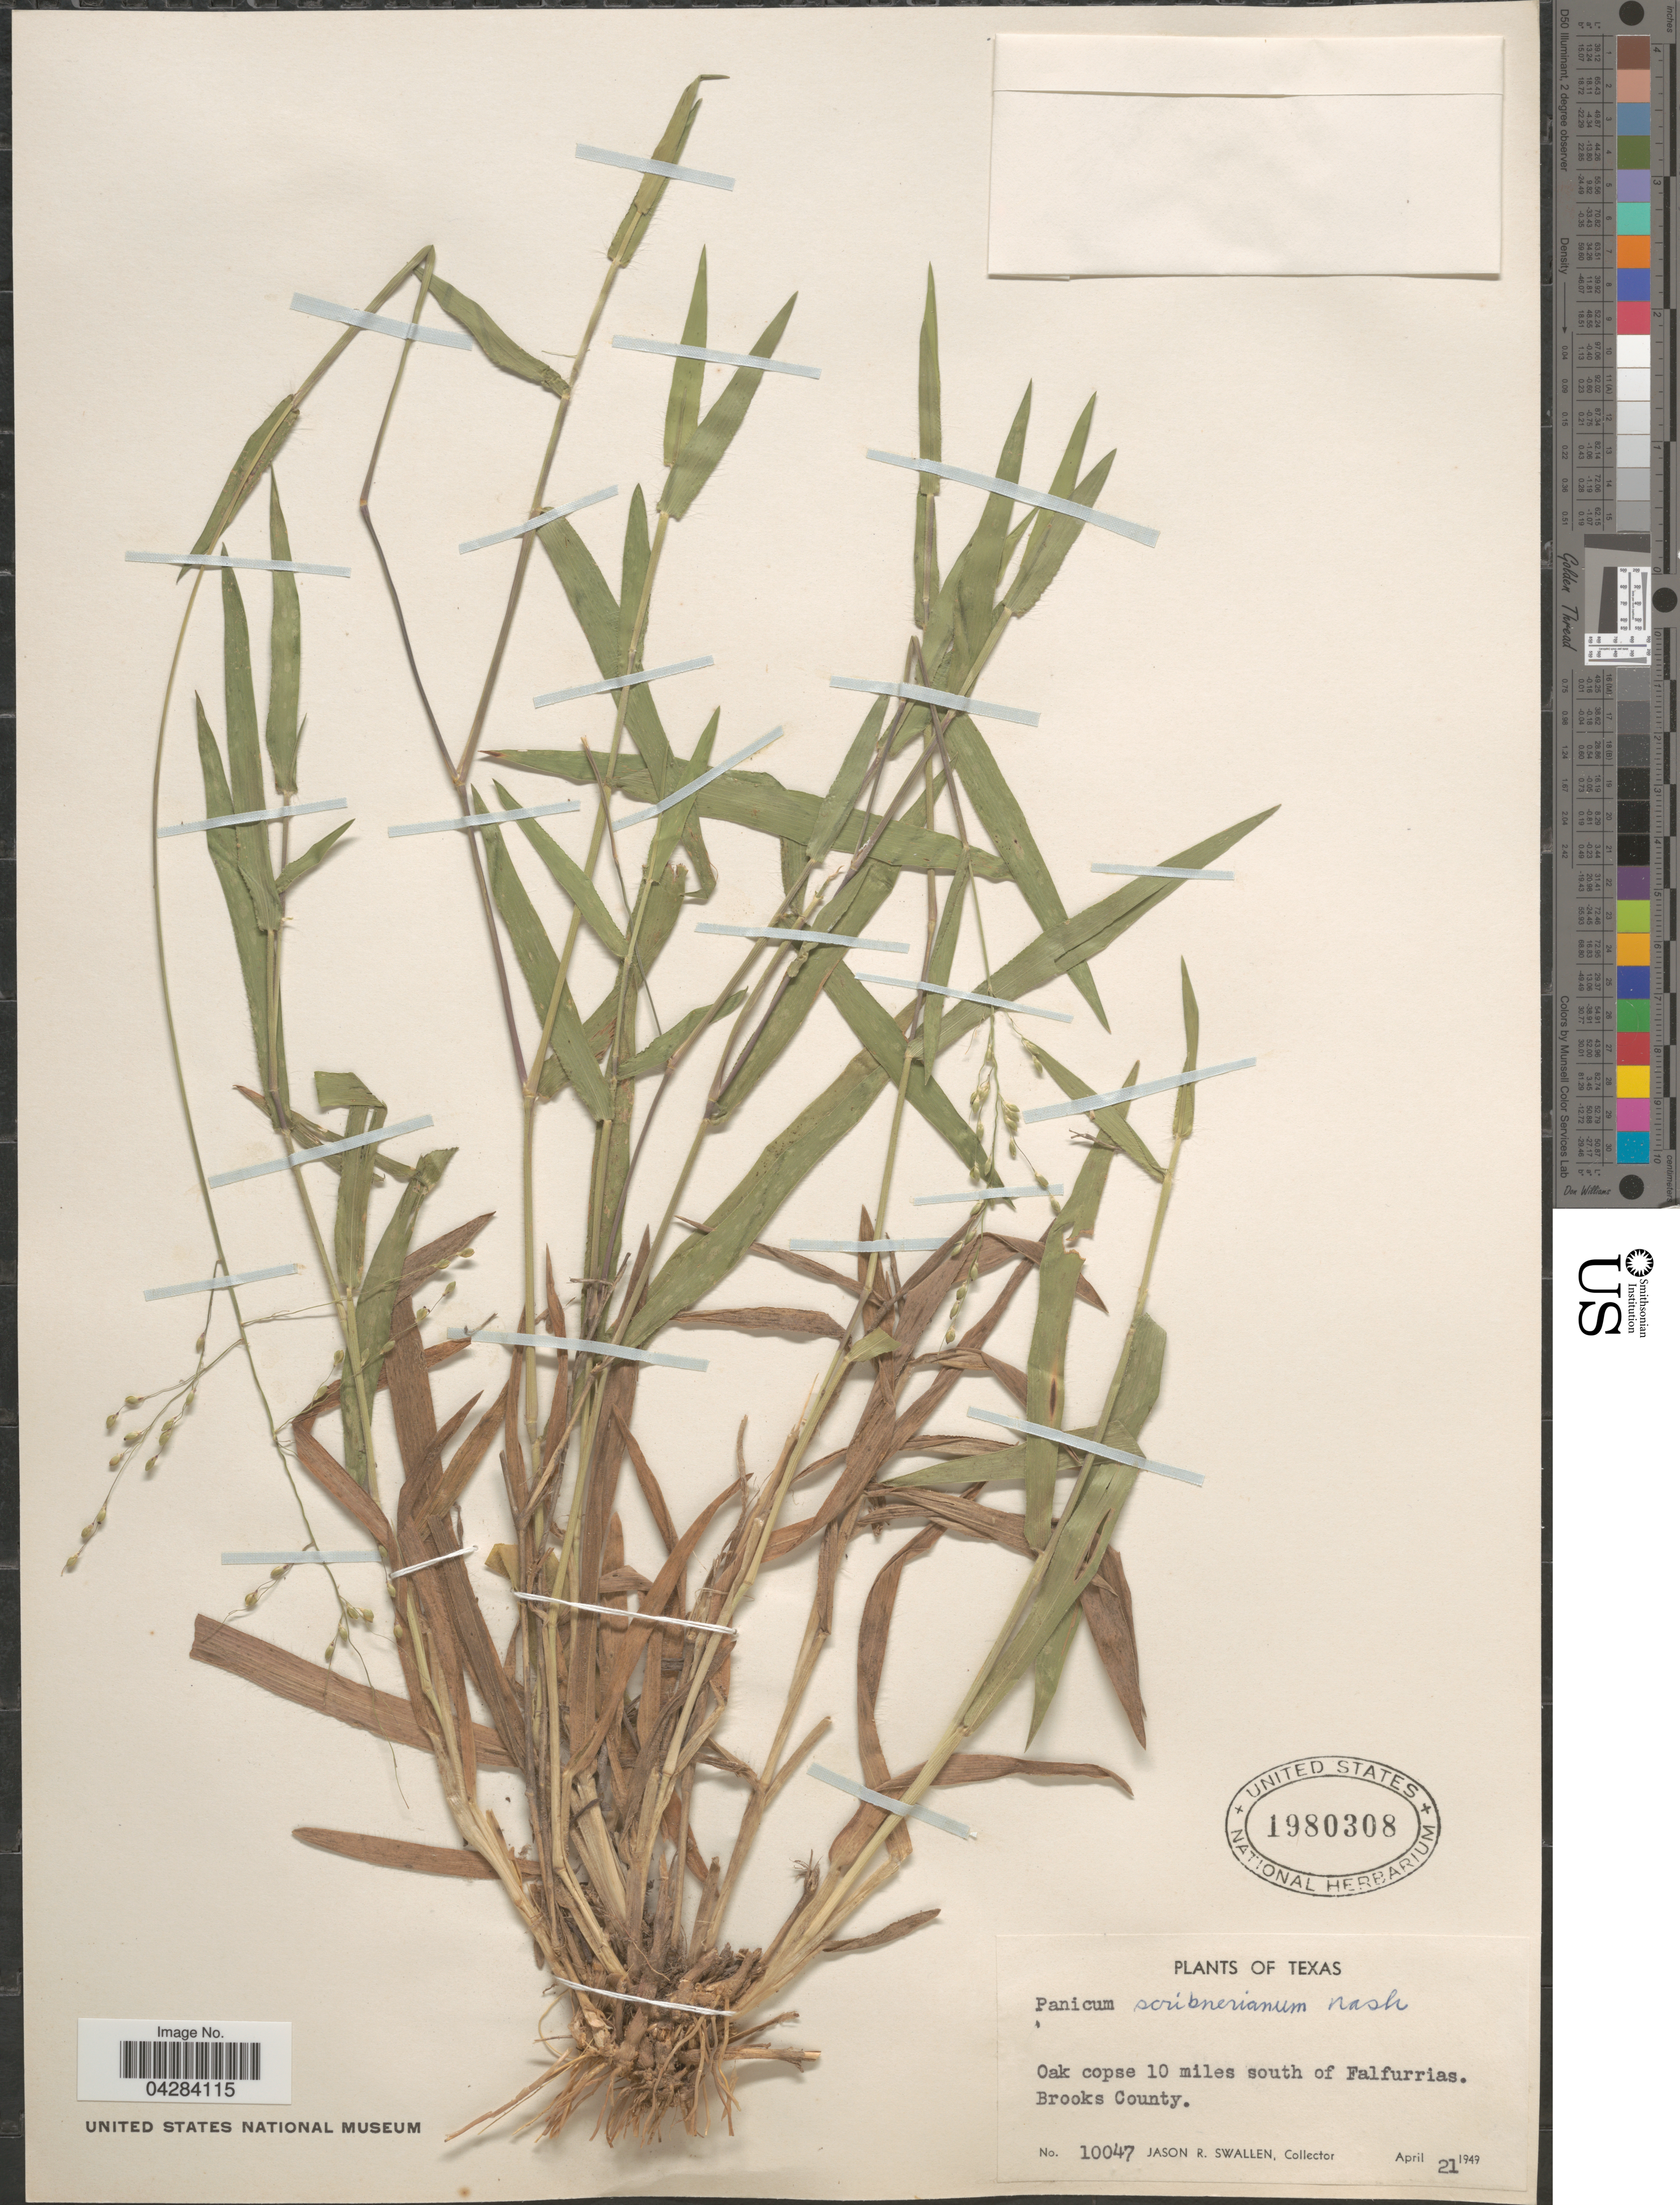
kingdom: Plantae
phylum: Tracheophyta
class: Liliopsida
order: Poales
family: Poaceae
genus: Dichanthelium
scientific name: Dichanthelium oligosanthes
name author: (Schult.) Gould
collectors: J. R. Swallen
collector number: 10047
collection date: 1949-04-21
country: United States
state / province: Texas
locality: Oak copse 10 miles south of Falfurrias. Brooks County.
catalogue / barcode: US 1980308